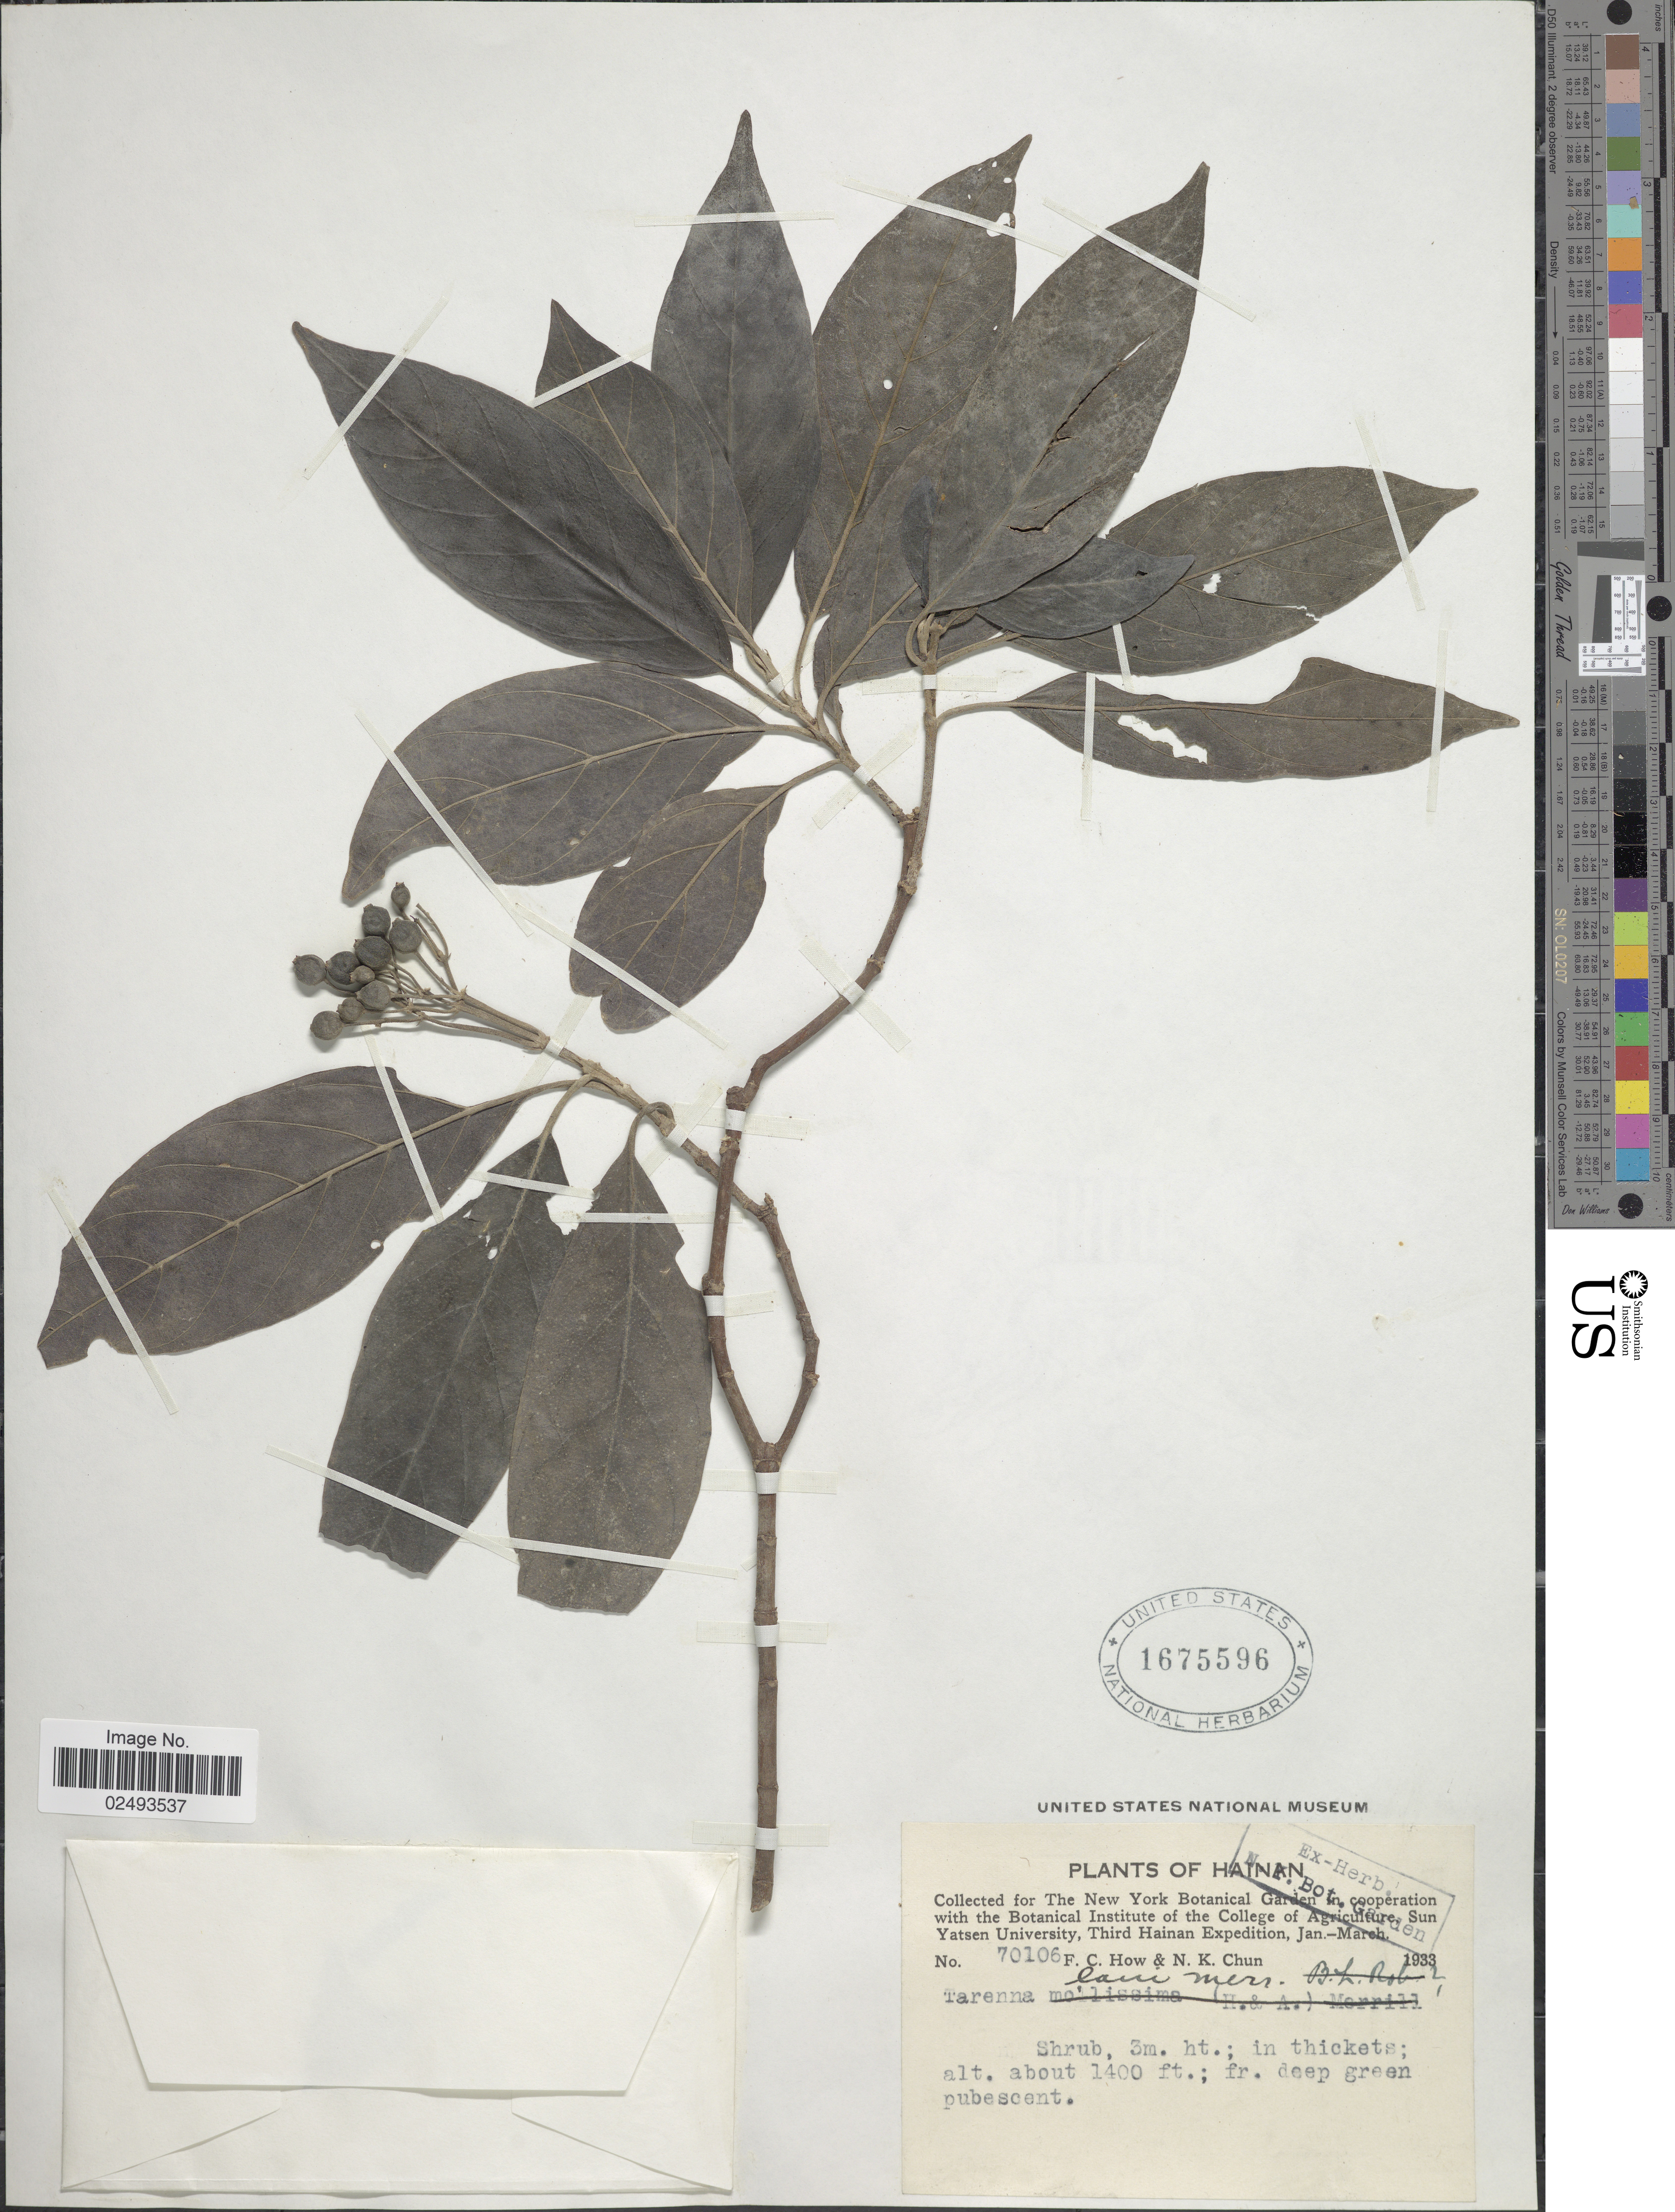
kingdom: Plantae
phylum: Tracheophyta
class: Magnoliopsida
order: Gentianales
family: Rubiaceae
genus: Tarenna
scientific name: Tarenna laui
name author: Merr.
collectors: F. C. How & N. K. Chun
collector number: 70106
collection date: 1933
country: China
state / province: Hainan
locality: In thickets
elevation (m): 427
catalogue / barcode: US 1675596